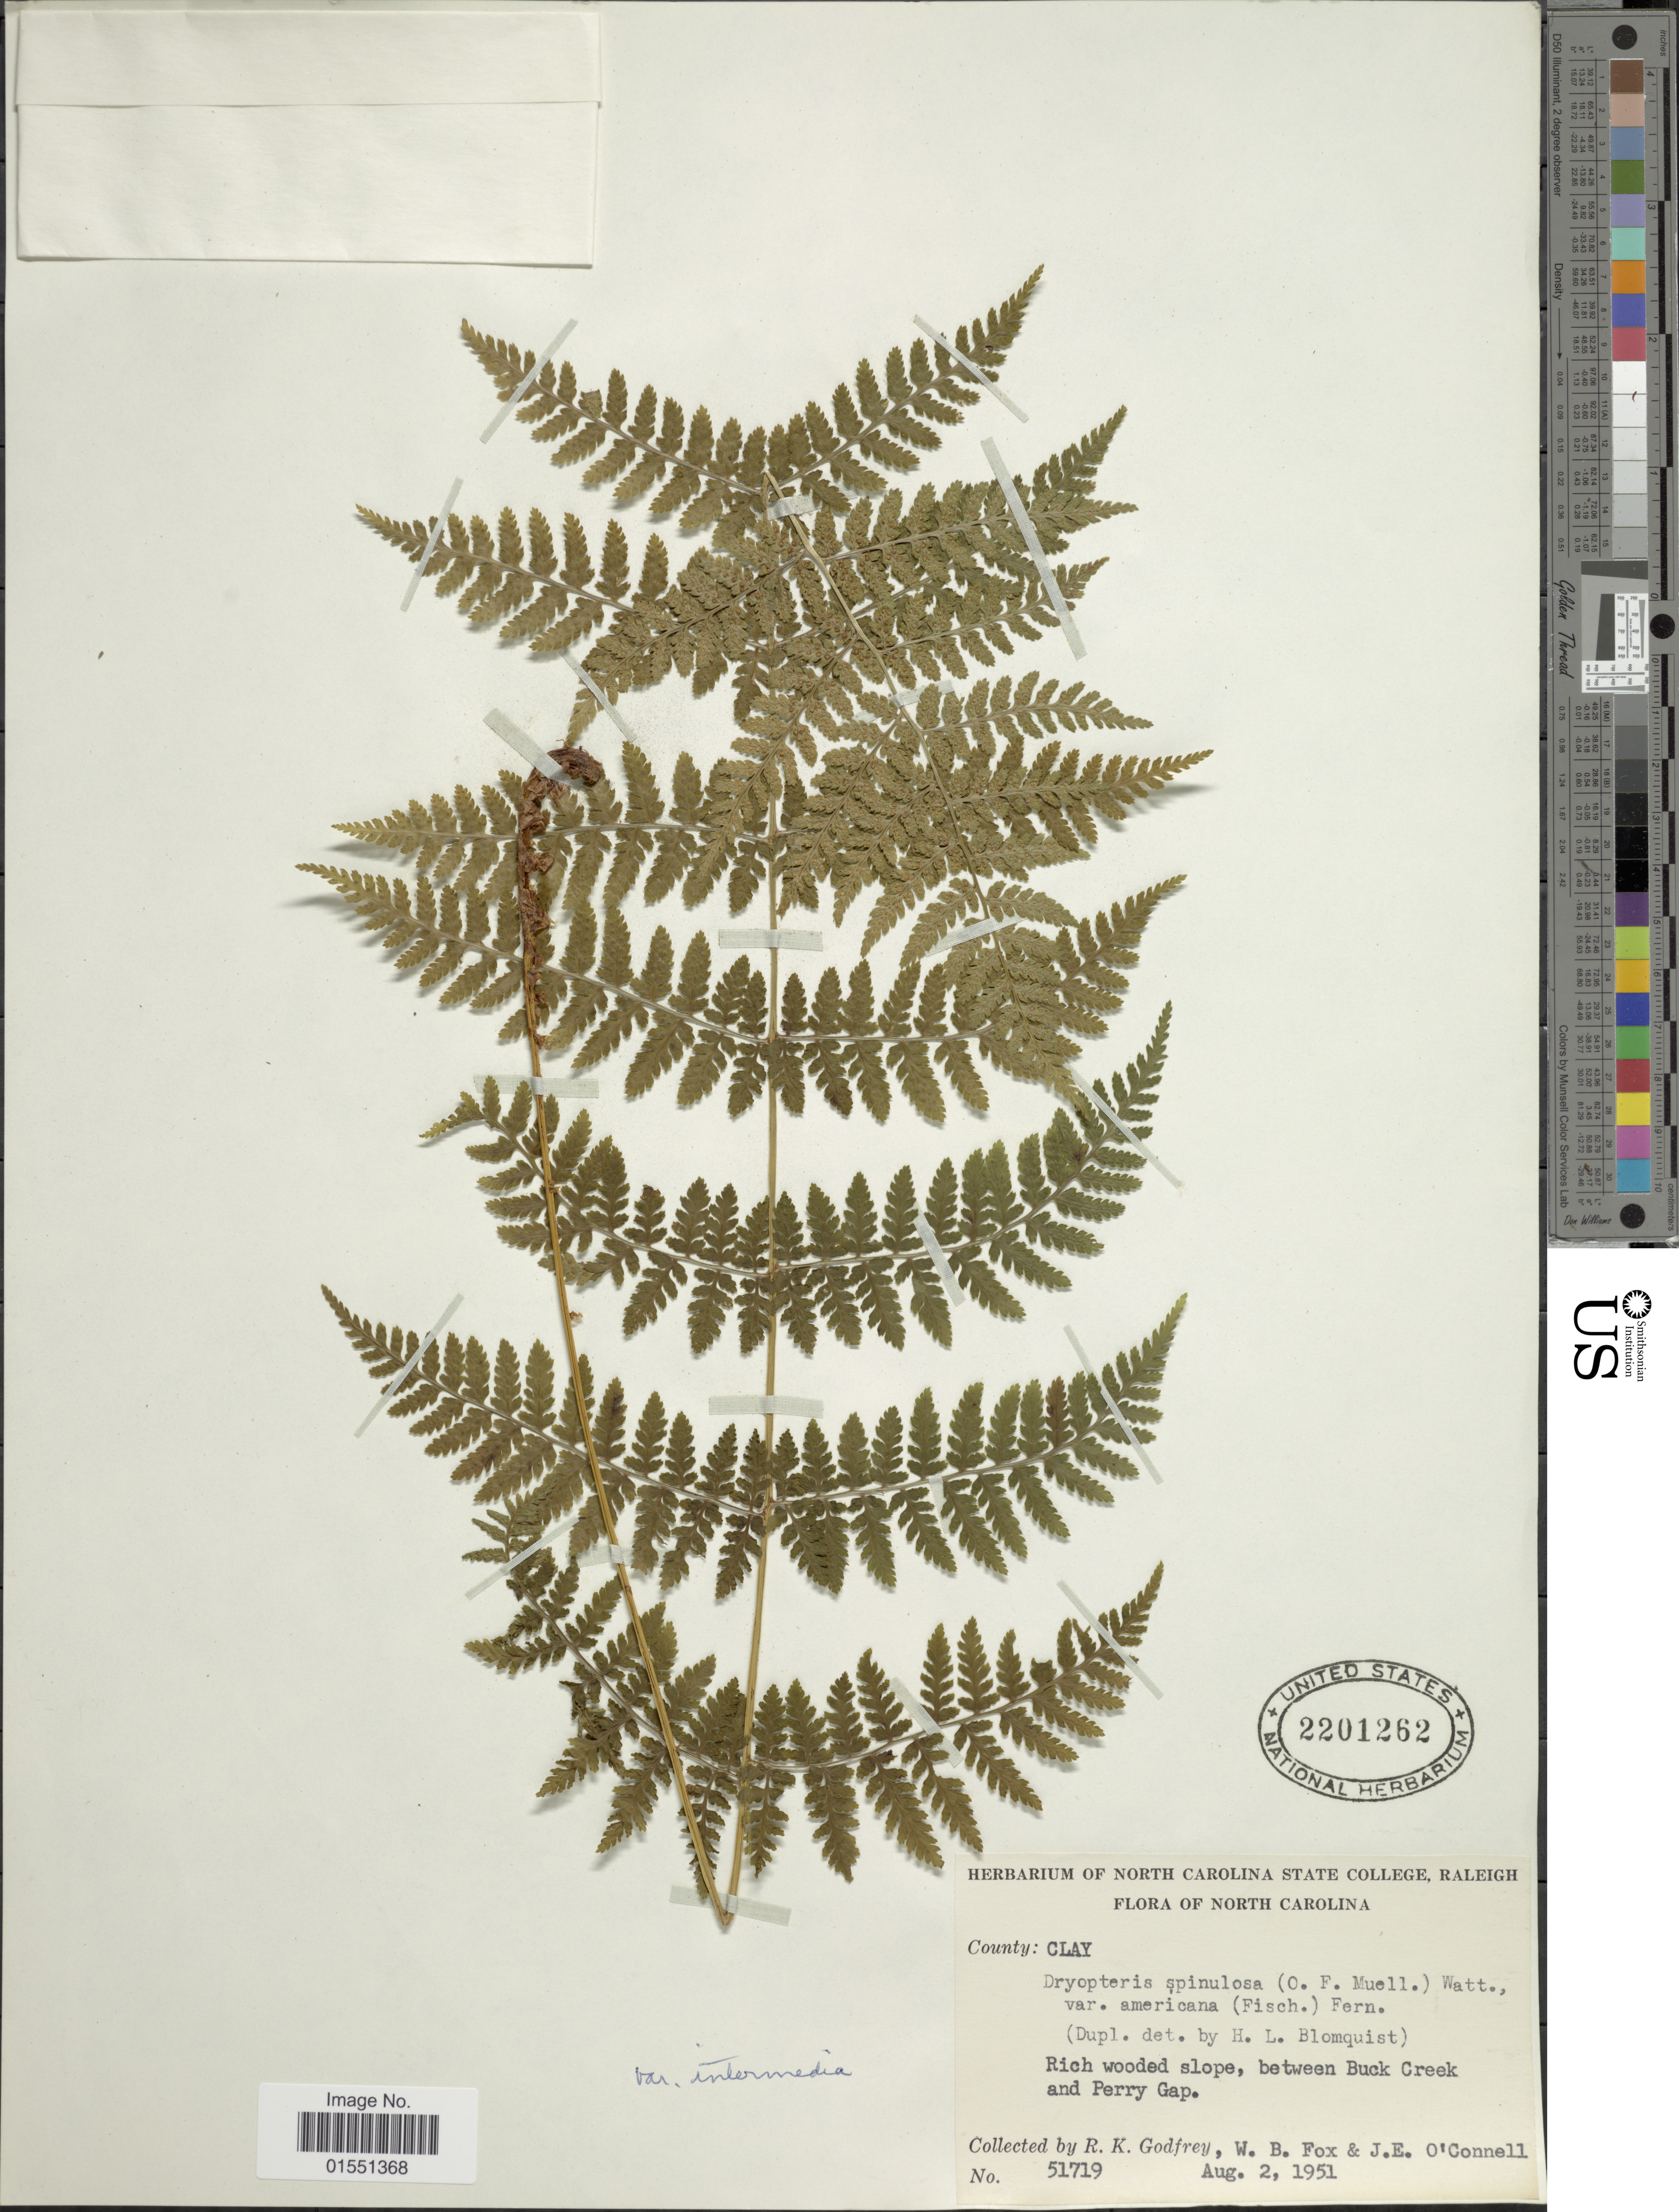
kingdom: Plantae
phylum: Tracheophyta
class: Polypodiopsida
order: Polypodiales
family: Dryopteridaceae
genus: Dryopteris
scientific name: Dryopteris intermedia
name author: (Muhl.) A. Gray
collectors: R. K. Godfrey, W. B. Fox & J. O'Connell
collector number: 51719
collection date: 1951-08-02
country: United States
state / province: North Carolina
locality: County: Clay. between Buck Creek and Perry Gap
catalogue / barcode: US 2201262